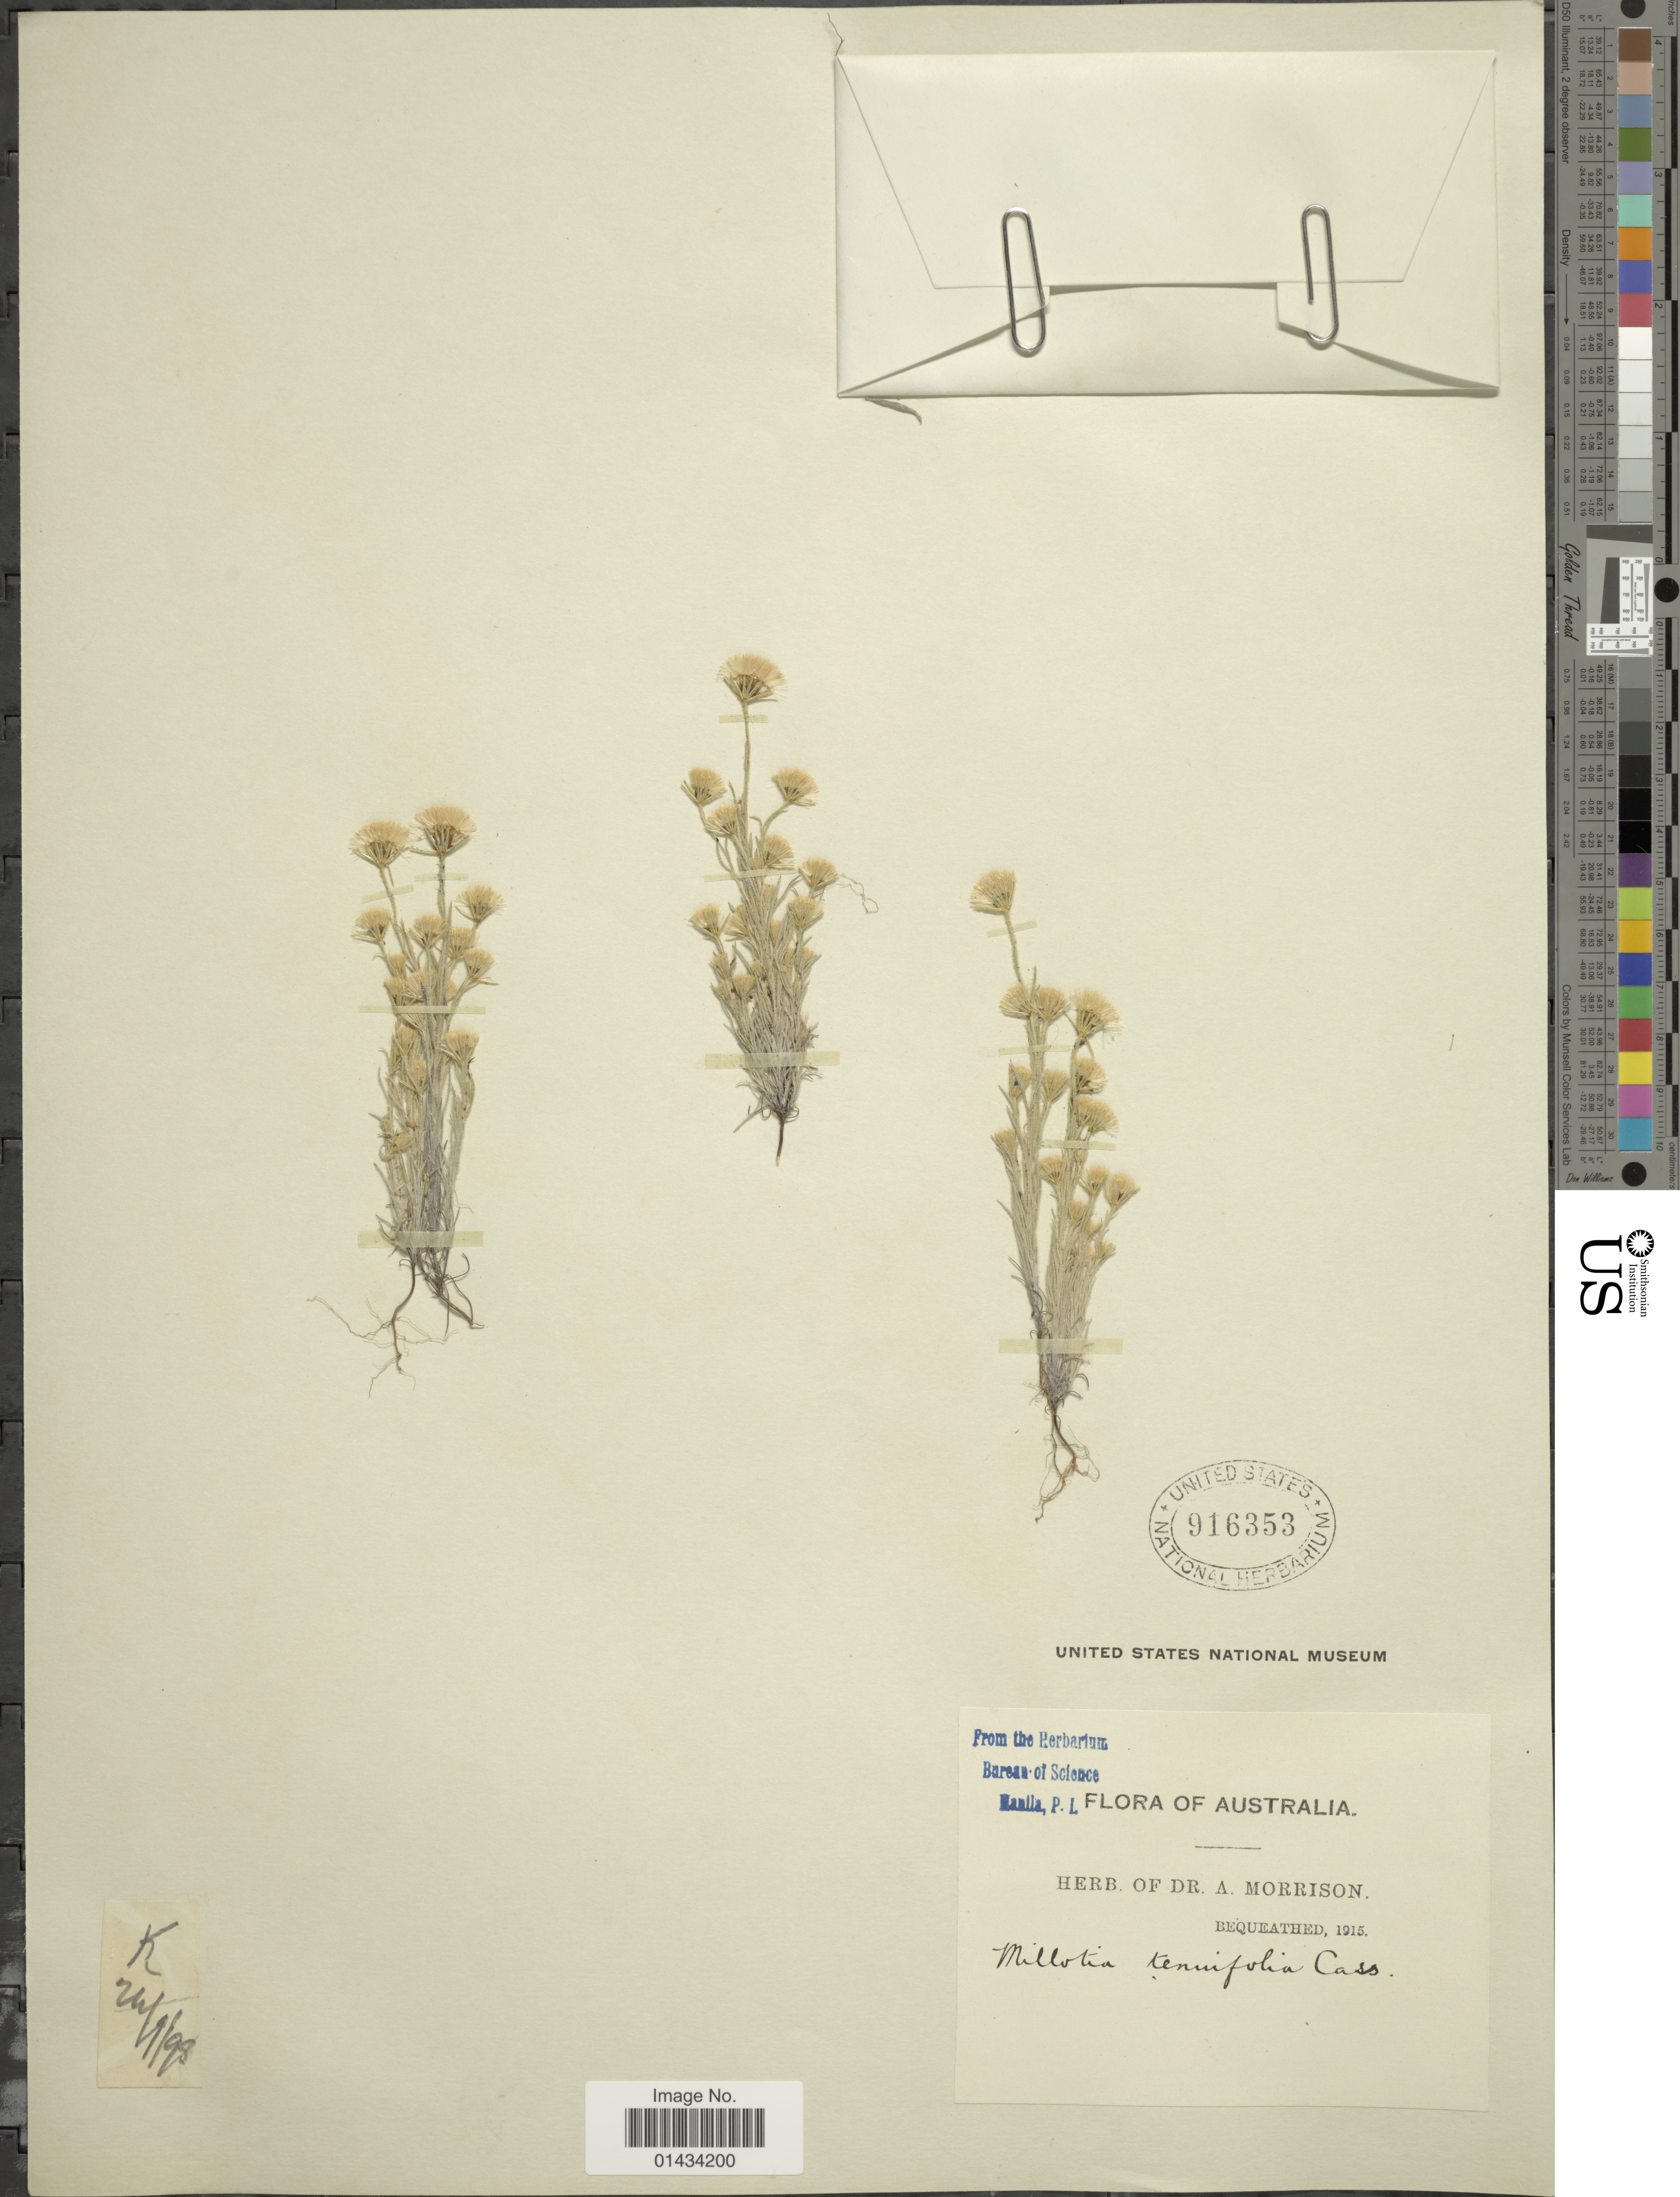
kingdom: Plantae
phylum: Tracheophyta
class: Magnoliopsida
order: Asterales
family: Asteraceae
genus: Millotia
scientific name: Millotia tenuifolia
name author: Cass.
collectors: ex herb. Dr. A. Morrison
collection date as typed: Transcribed d/m/y: 24/9/98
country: Australia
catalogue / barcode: US 916353